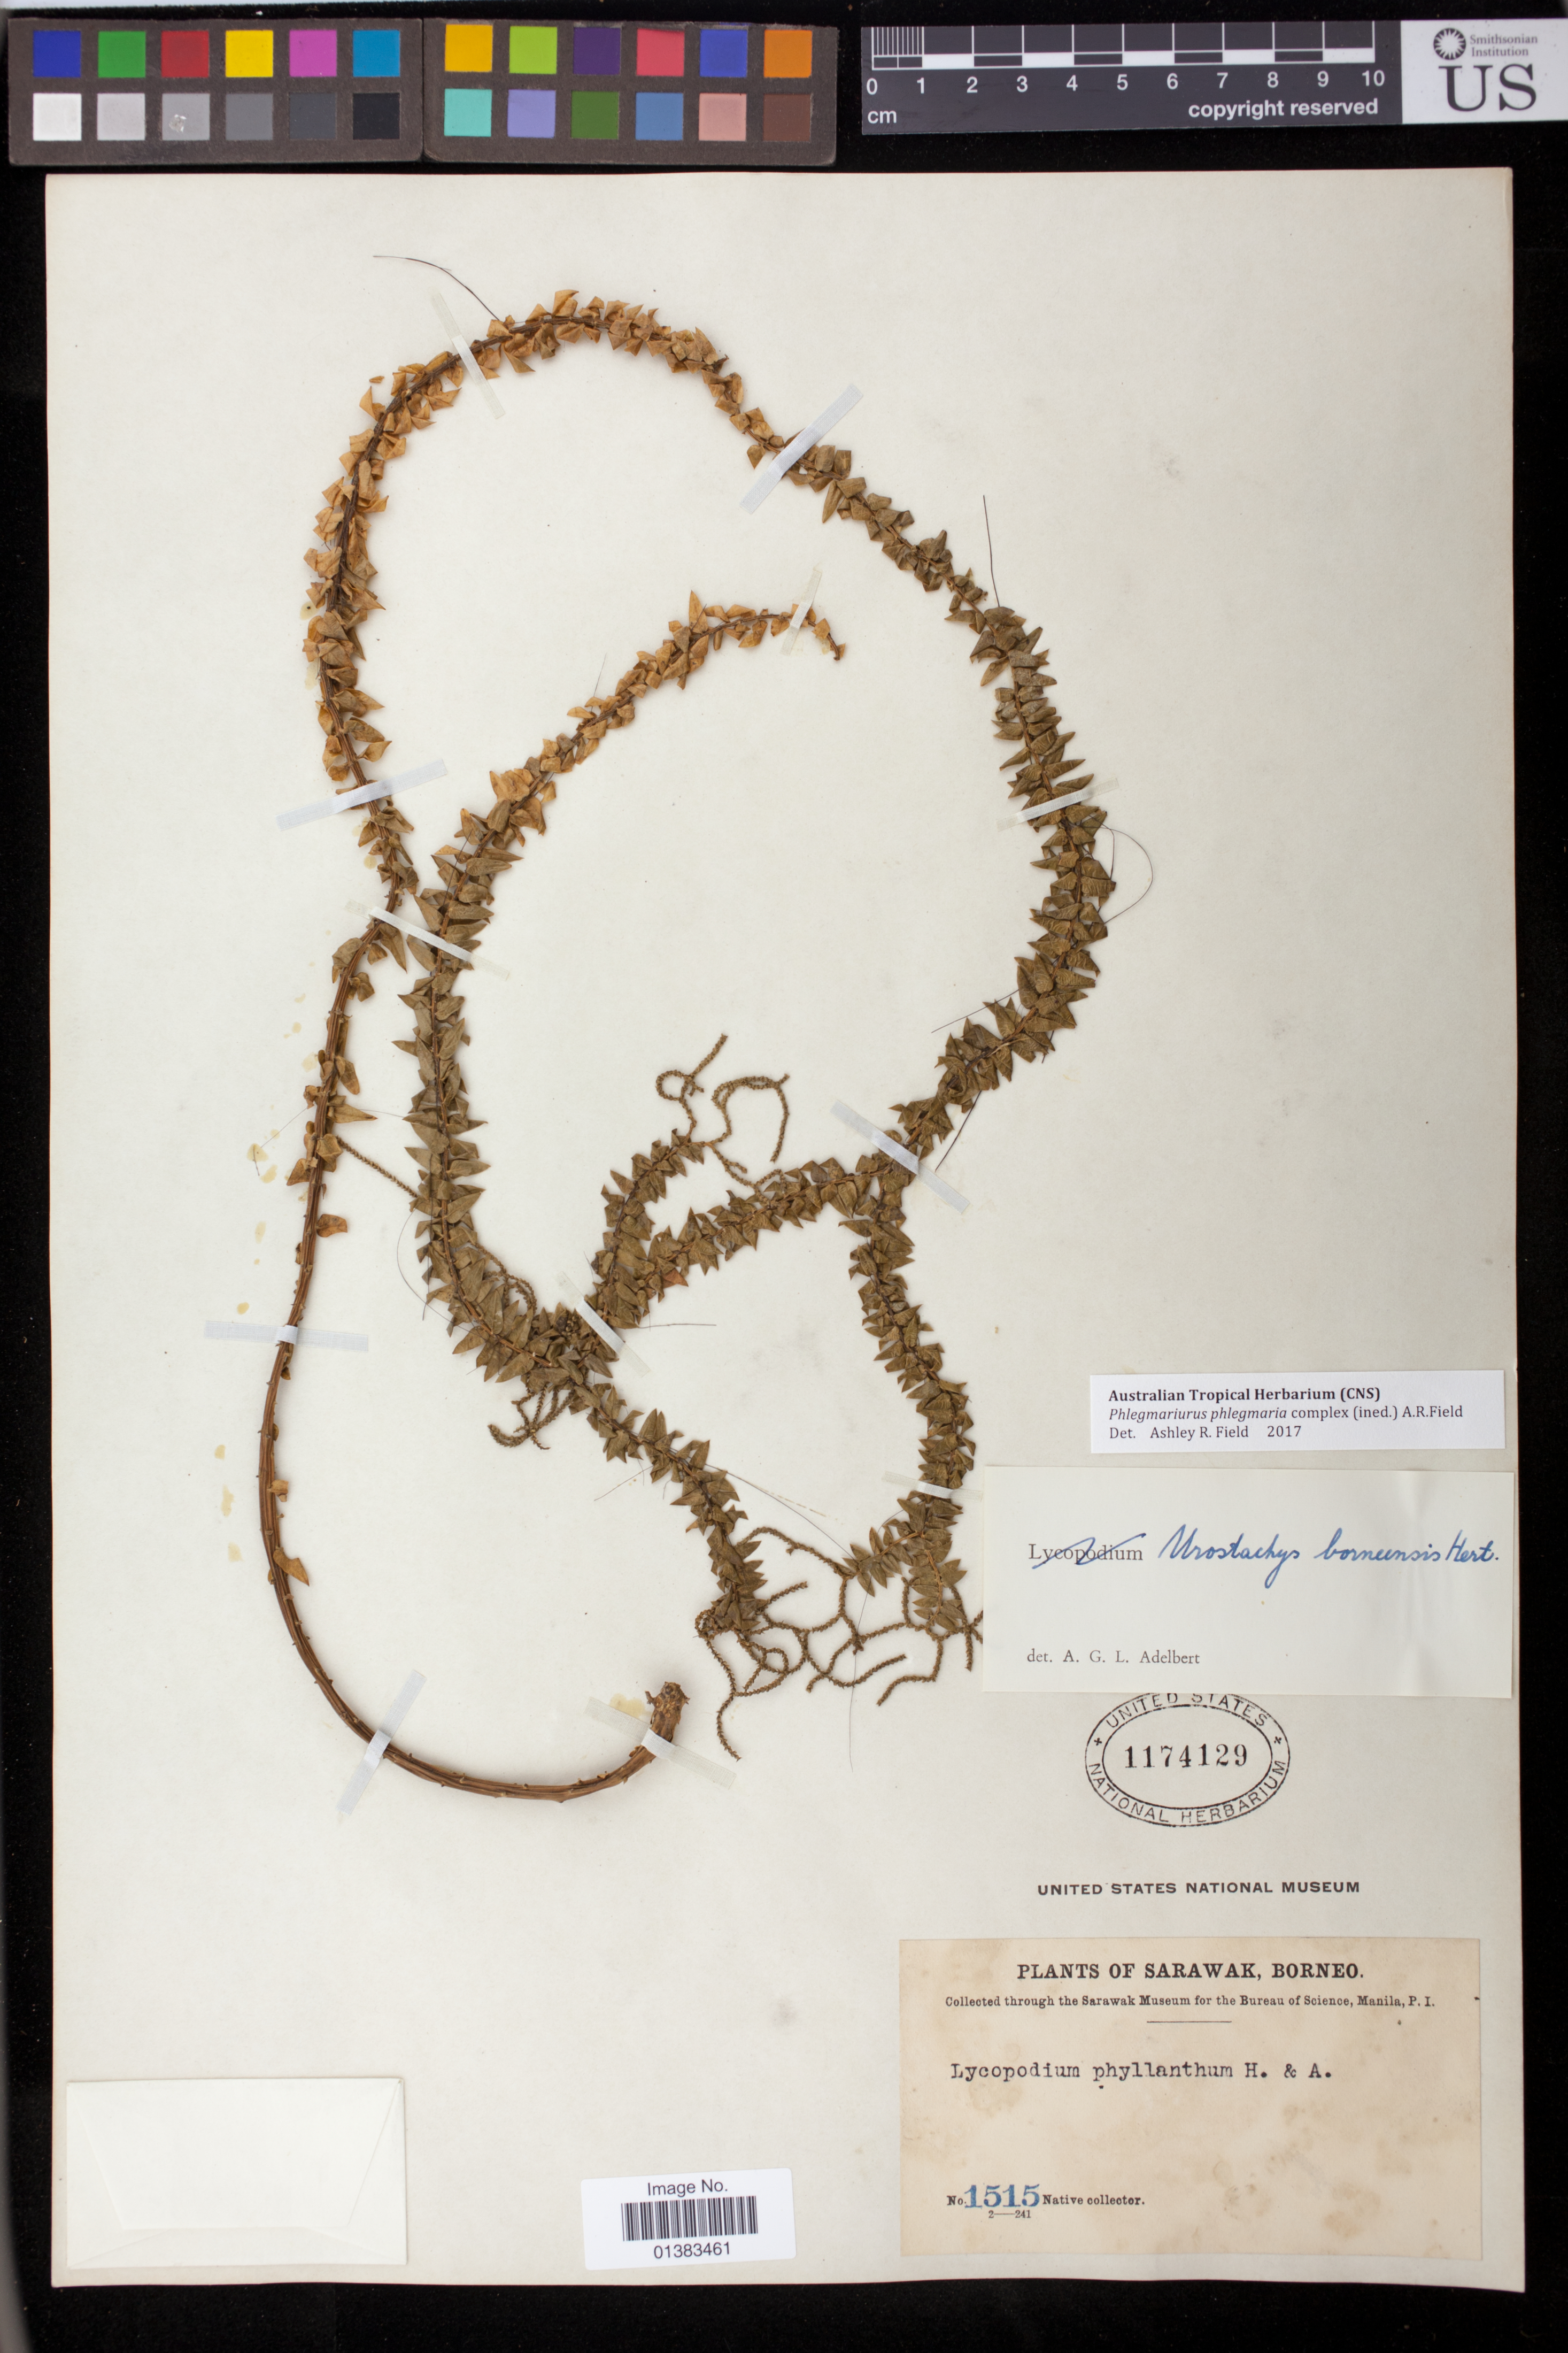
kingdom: Plantae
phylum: Tracheophyta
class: Lycopodiopsida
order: Lycopodiales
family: Lycopodiaceae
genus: Urostachys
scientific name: Urostachys borneensis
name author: Herter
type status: Isosyntype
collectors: Native collector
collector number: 1515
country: Malaysia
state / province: Sarawak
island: Borneo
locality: Sarawak, Borneo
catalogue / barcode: US 1174129